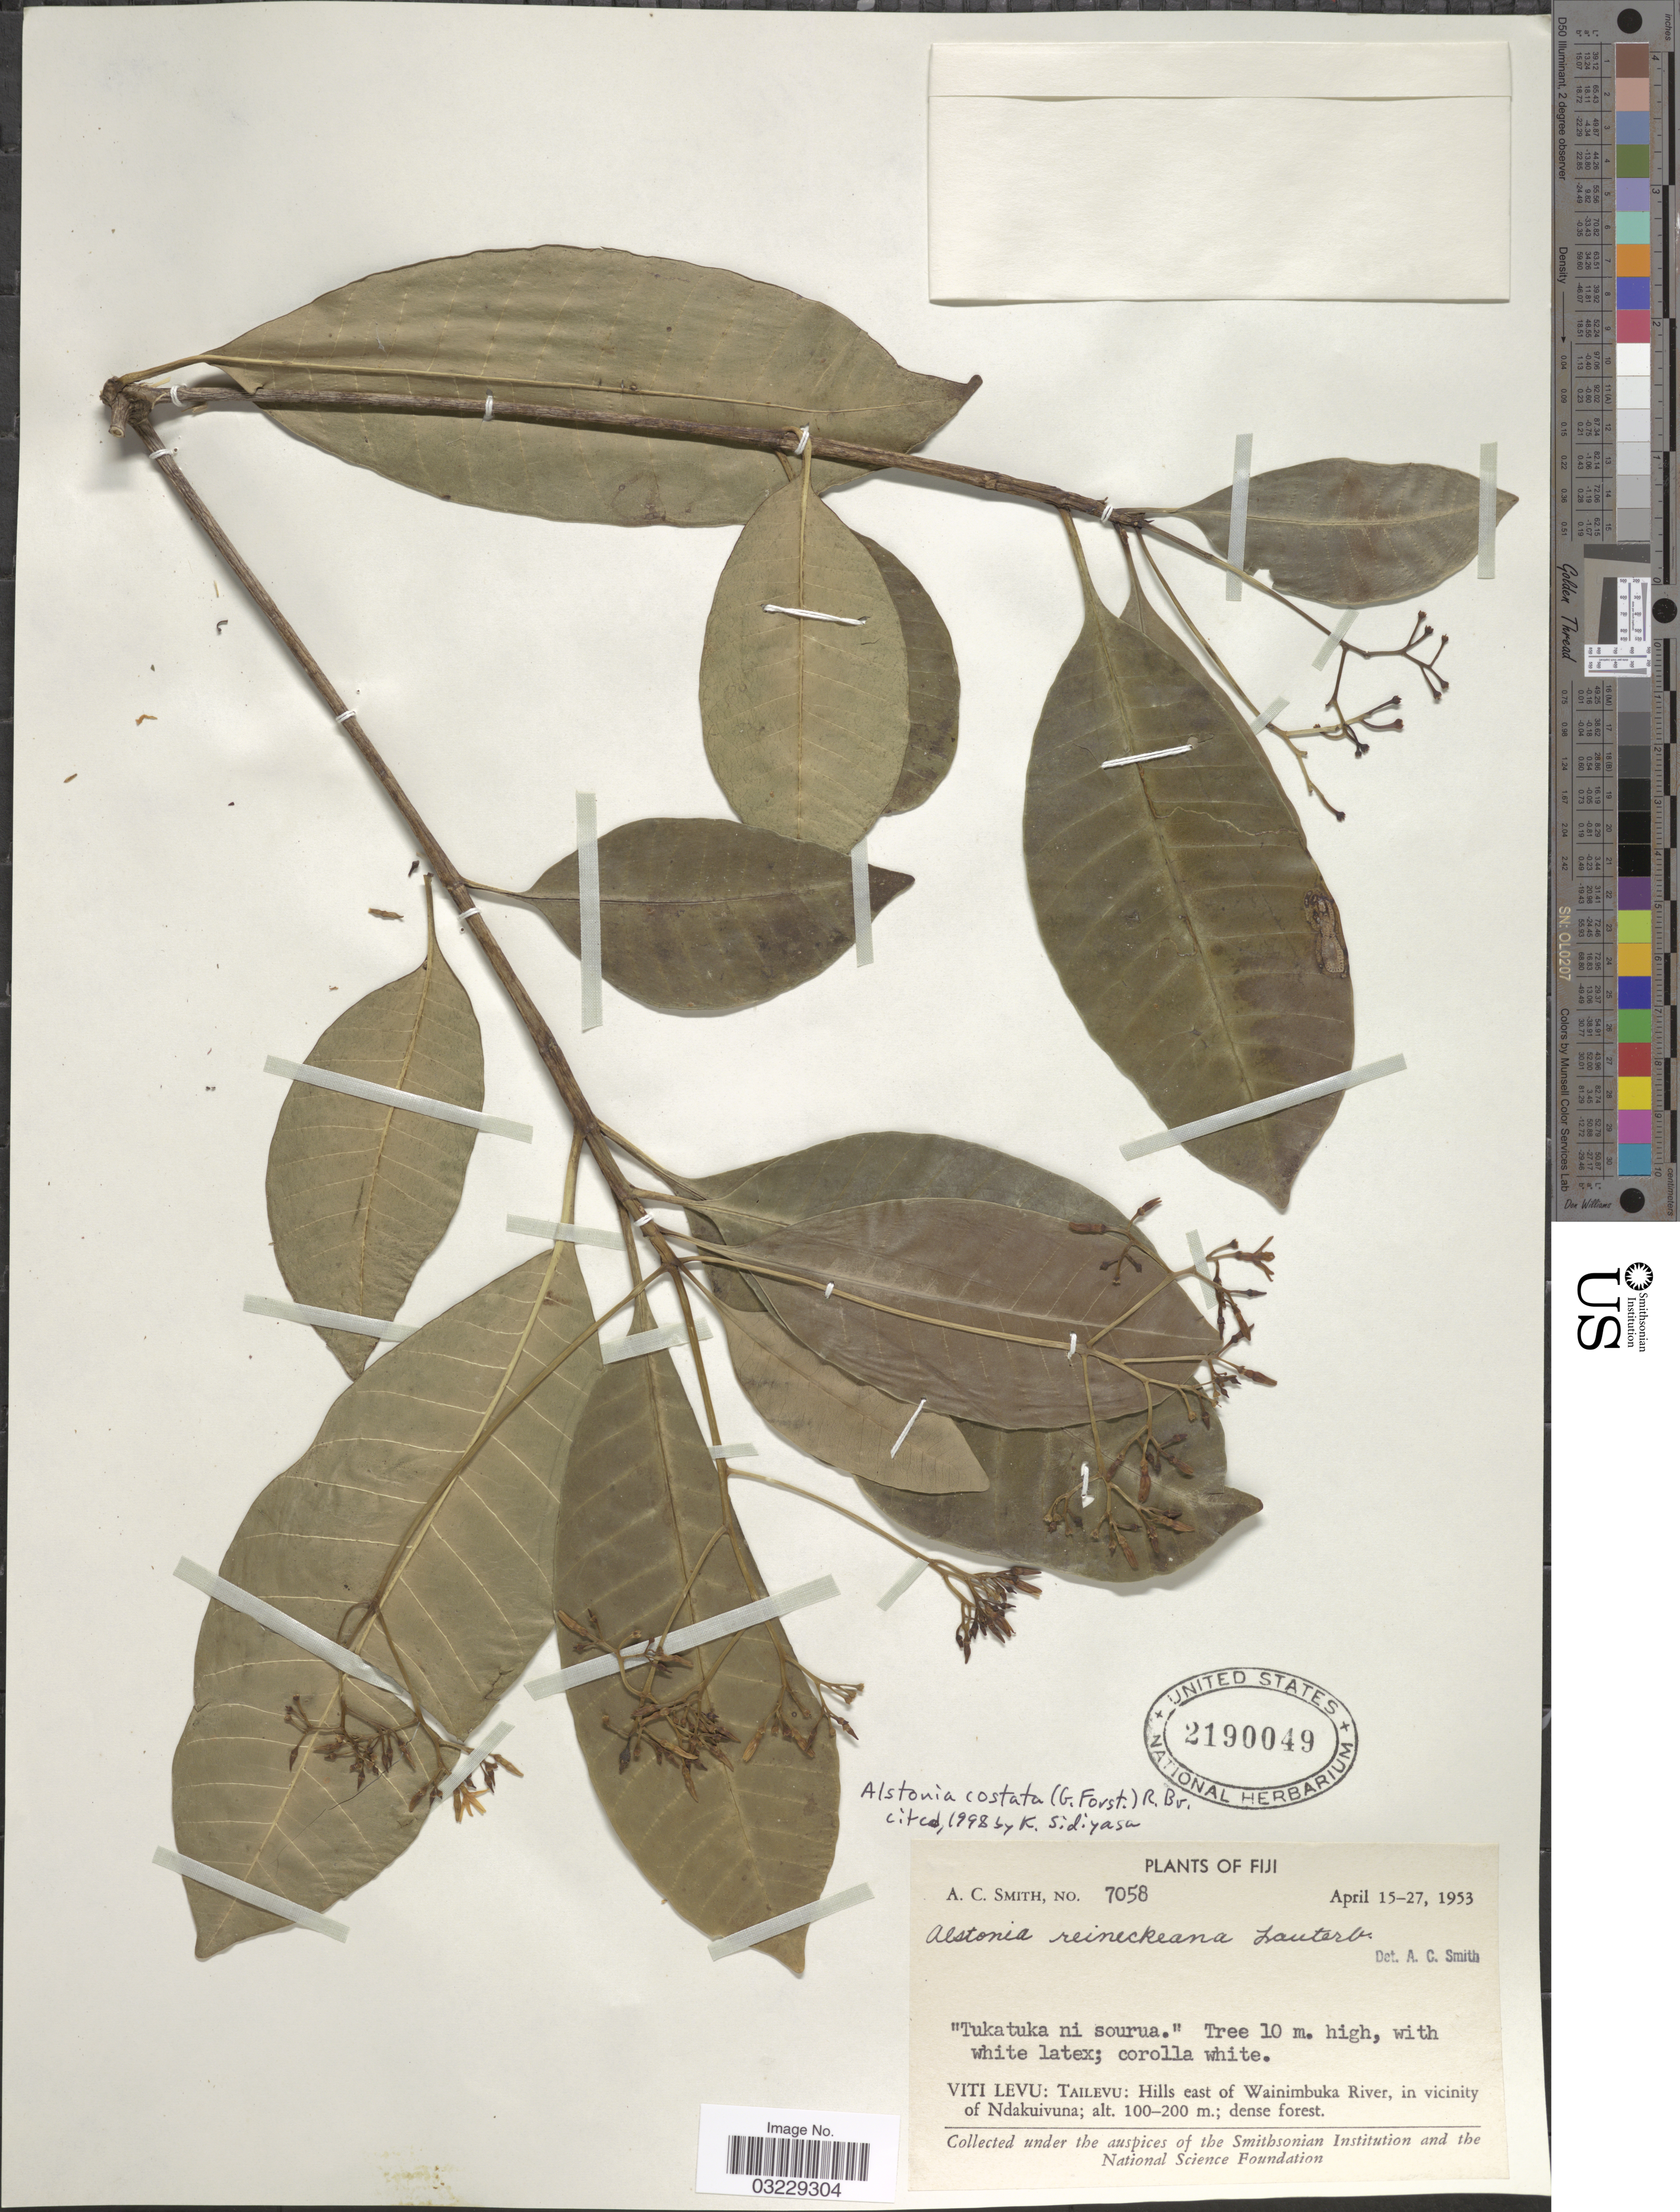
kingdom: Plantae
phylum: Tracheophyta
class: Magnoliopsida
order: Gentianales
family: Apocynaceae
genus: Alstonia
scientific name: Alstonia costata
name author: (G. Forst.) R. Br.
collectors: A. C. Smith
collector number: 7058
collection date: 1953-04-15/1953-04-27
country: Fiji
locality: Viti Levu: Tailevu: Hills east of Wainimbuka River, in vicinity of Ndakuivuna.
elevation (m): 100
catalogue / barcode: US 2190049